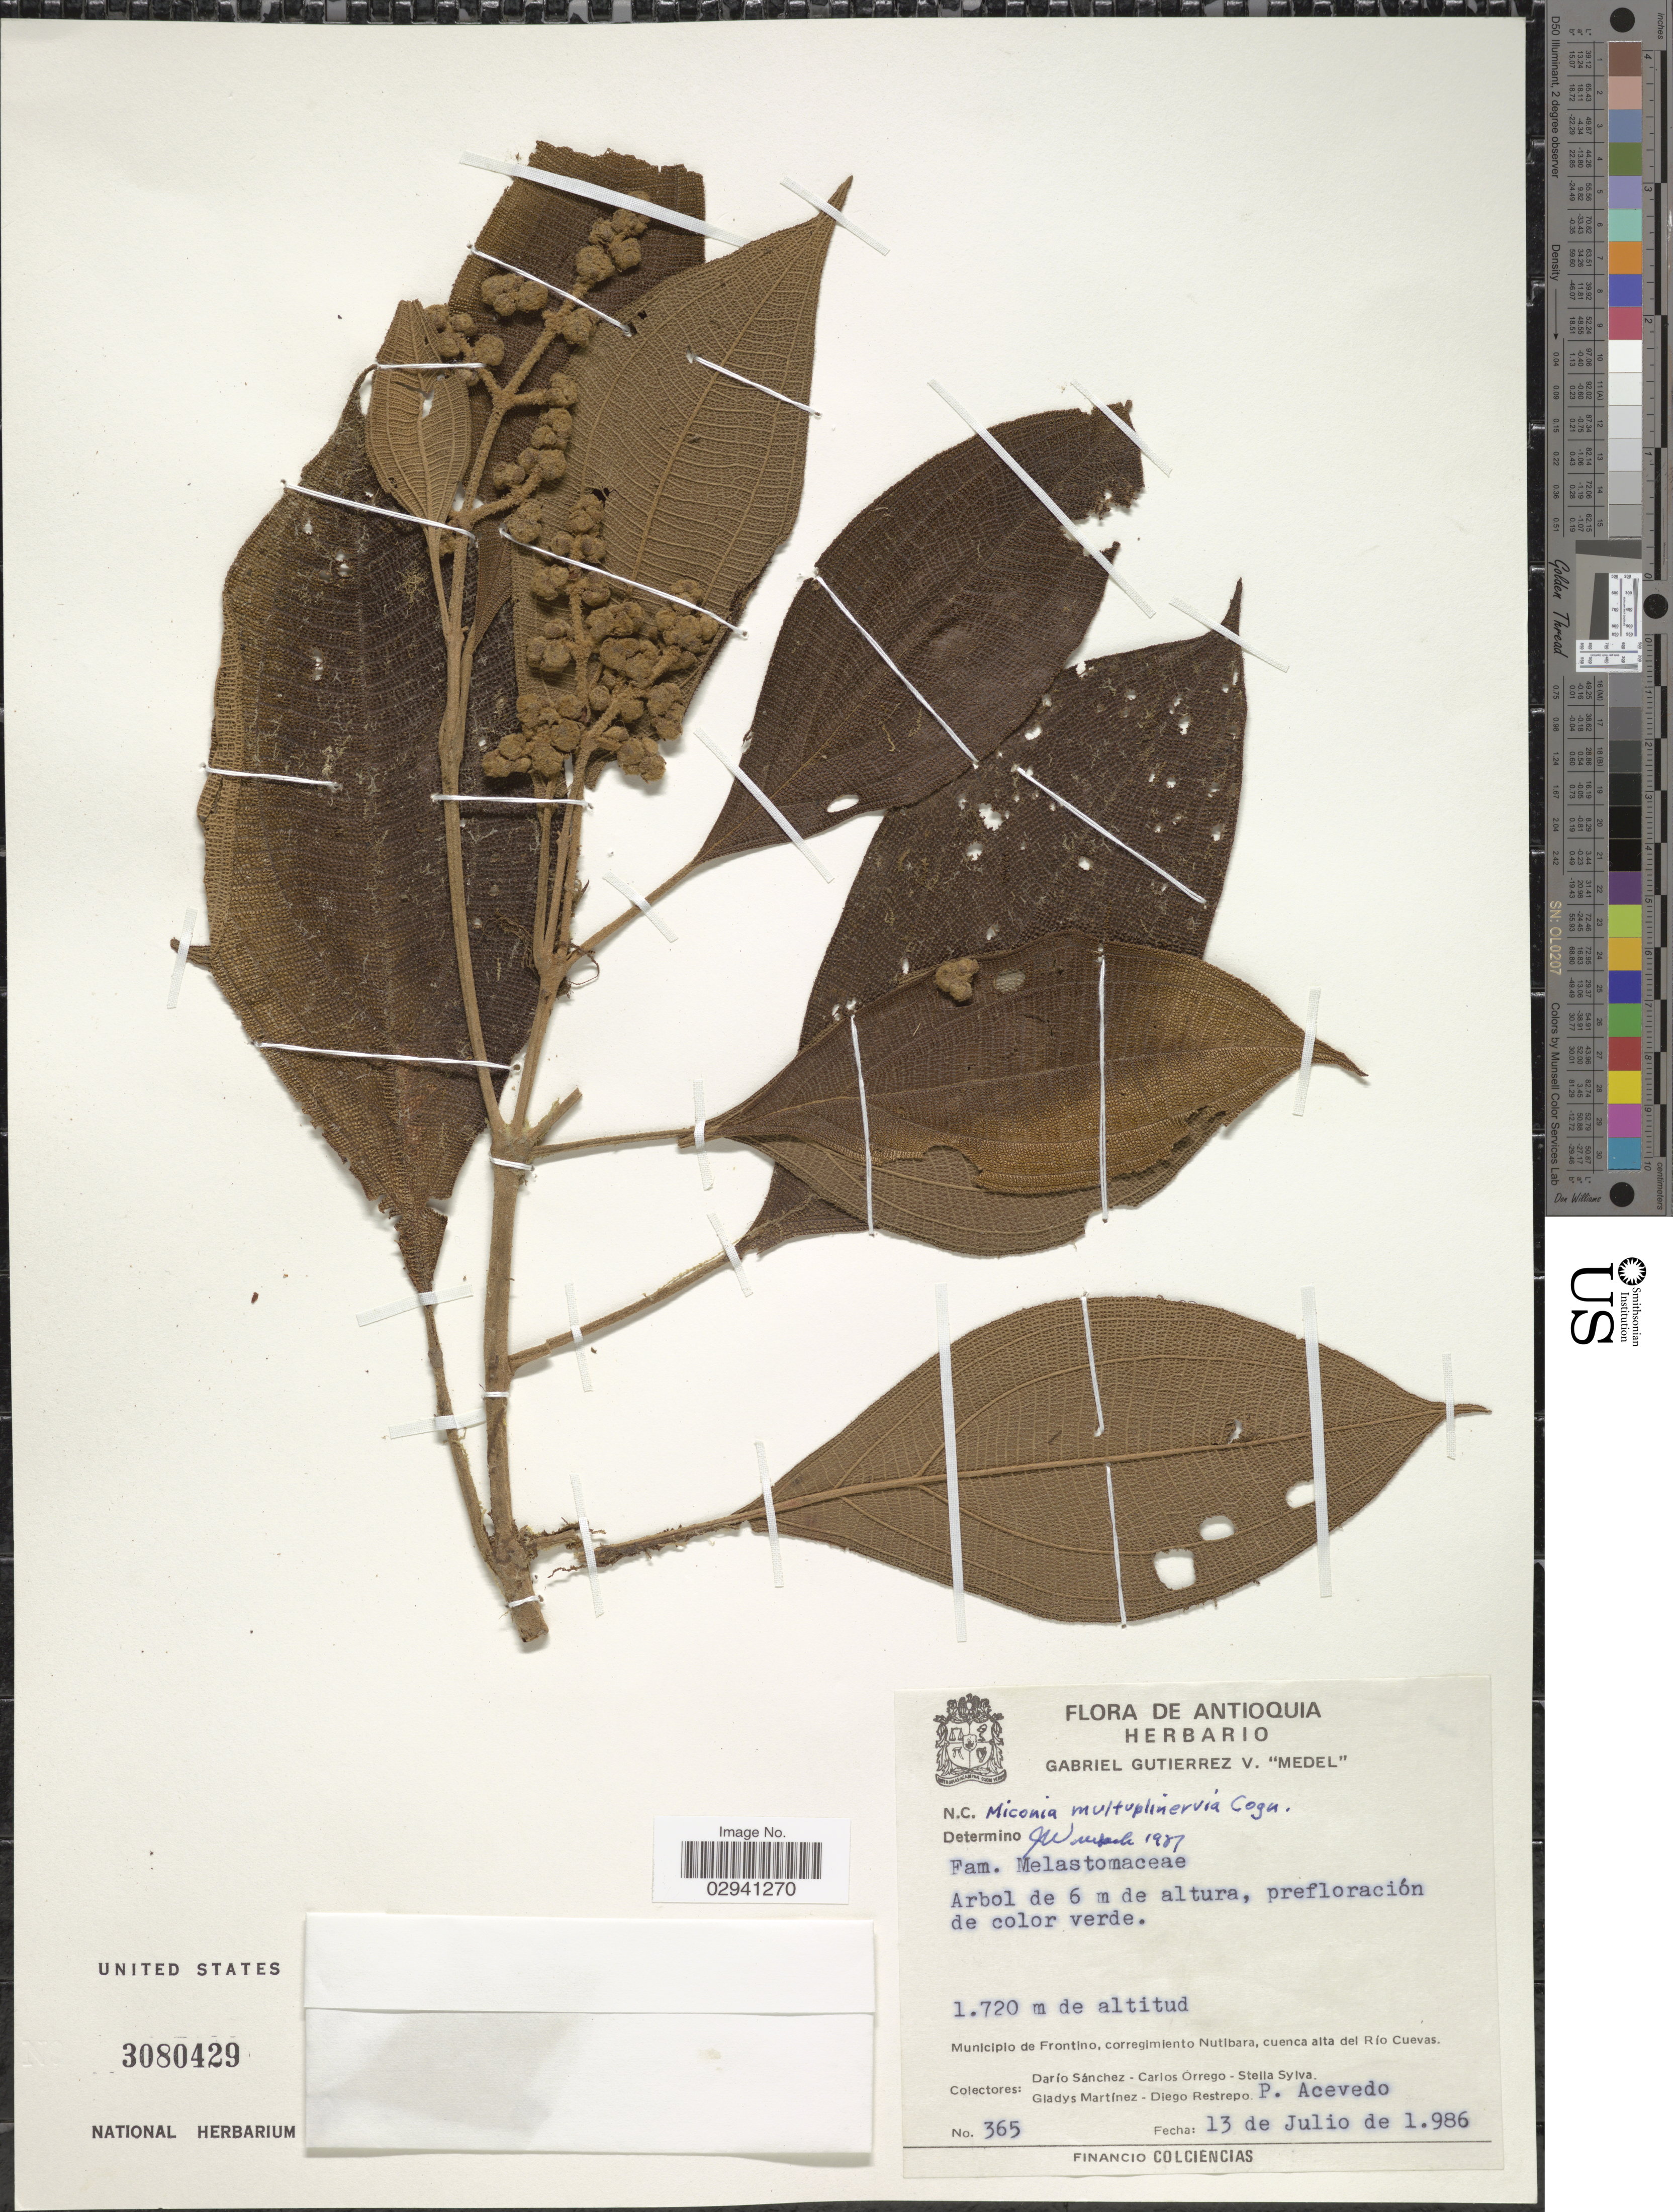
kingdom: Plantae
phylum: Tracheophyta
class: Magnoliopsida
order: Myrtales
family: Melastomataceae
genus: Miconia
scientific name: Miconia multispicata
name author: Naudin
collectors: D. Sánchez, C. Orrego, S. Sylva, G. Martínez & et al.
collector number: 365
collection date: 1986-07-13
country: Colombia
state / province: Antioquia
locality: Municipio de Frontino, corregimiento Nutibara, cuenca alta del Río Cuevas.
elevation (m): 1720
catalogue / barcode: US 3080429